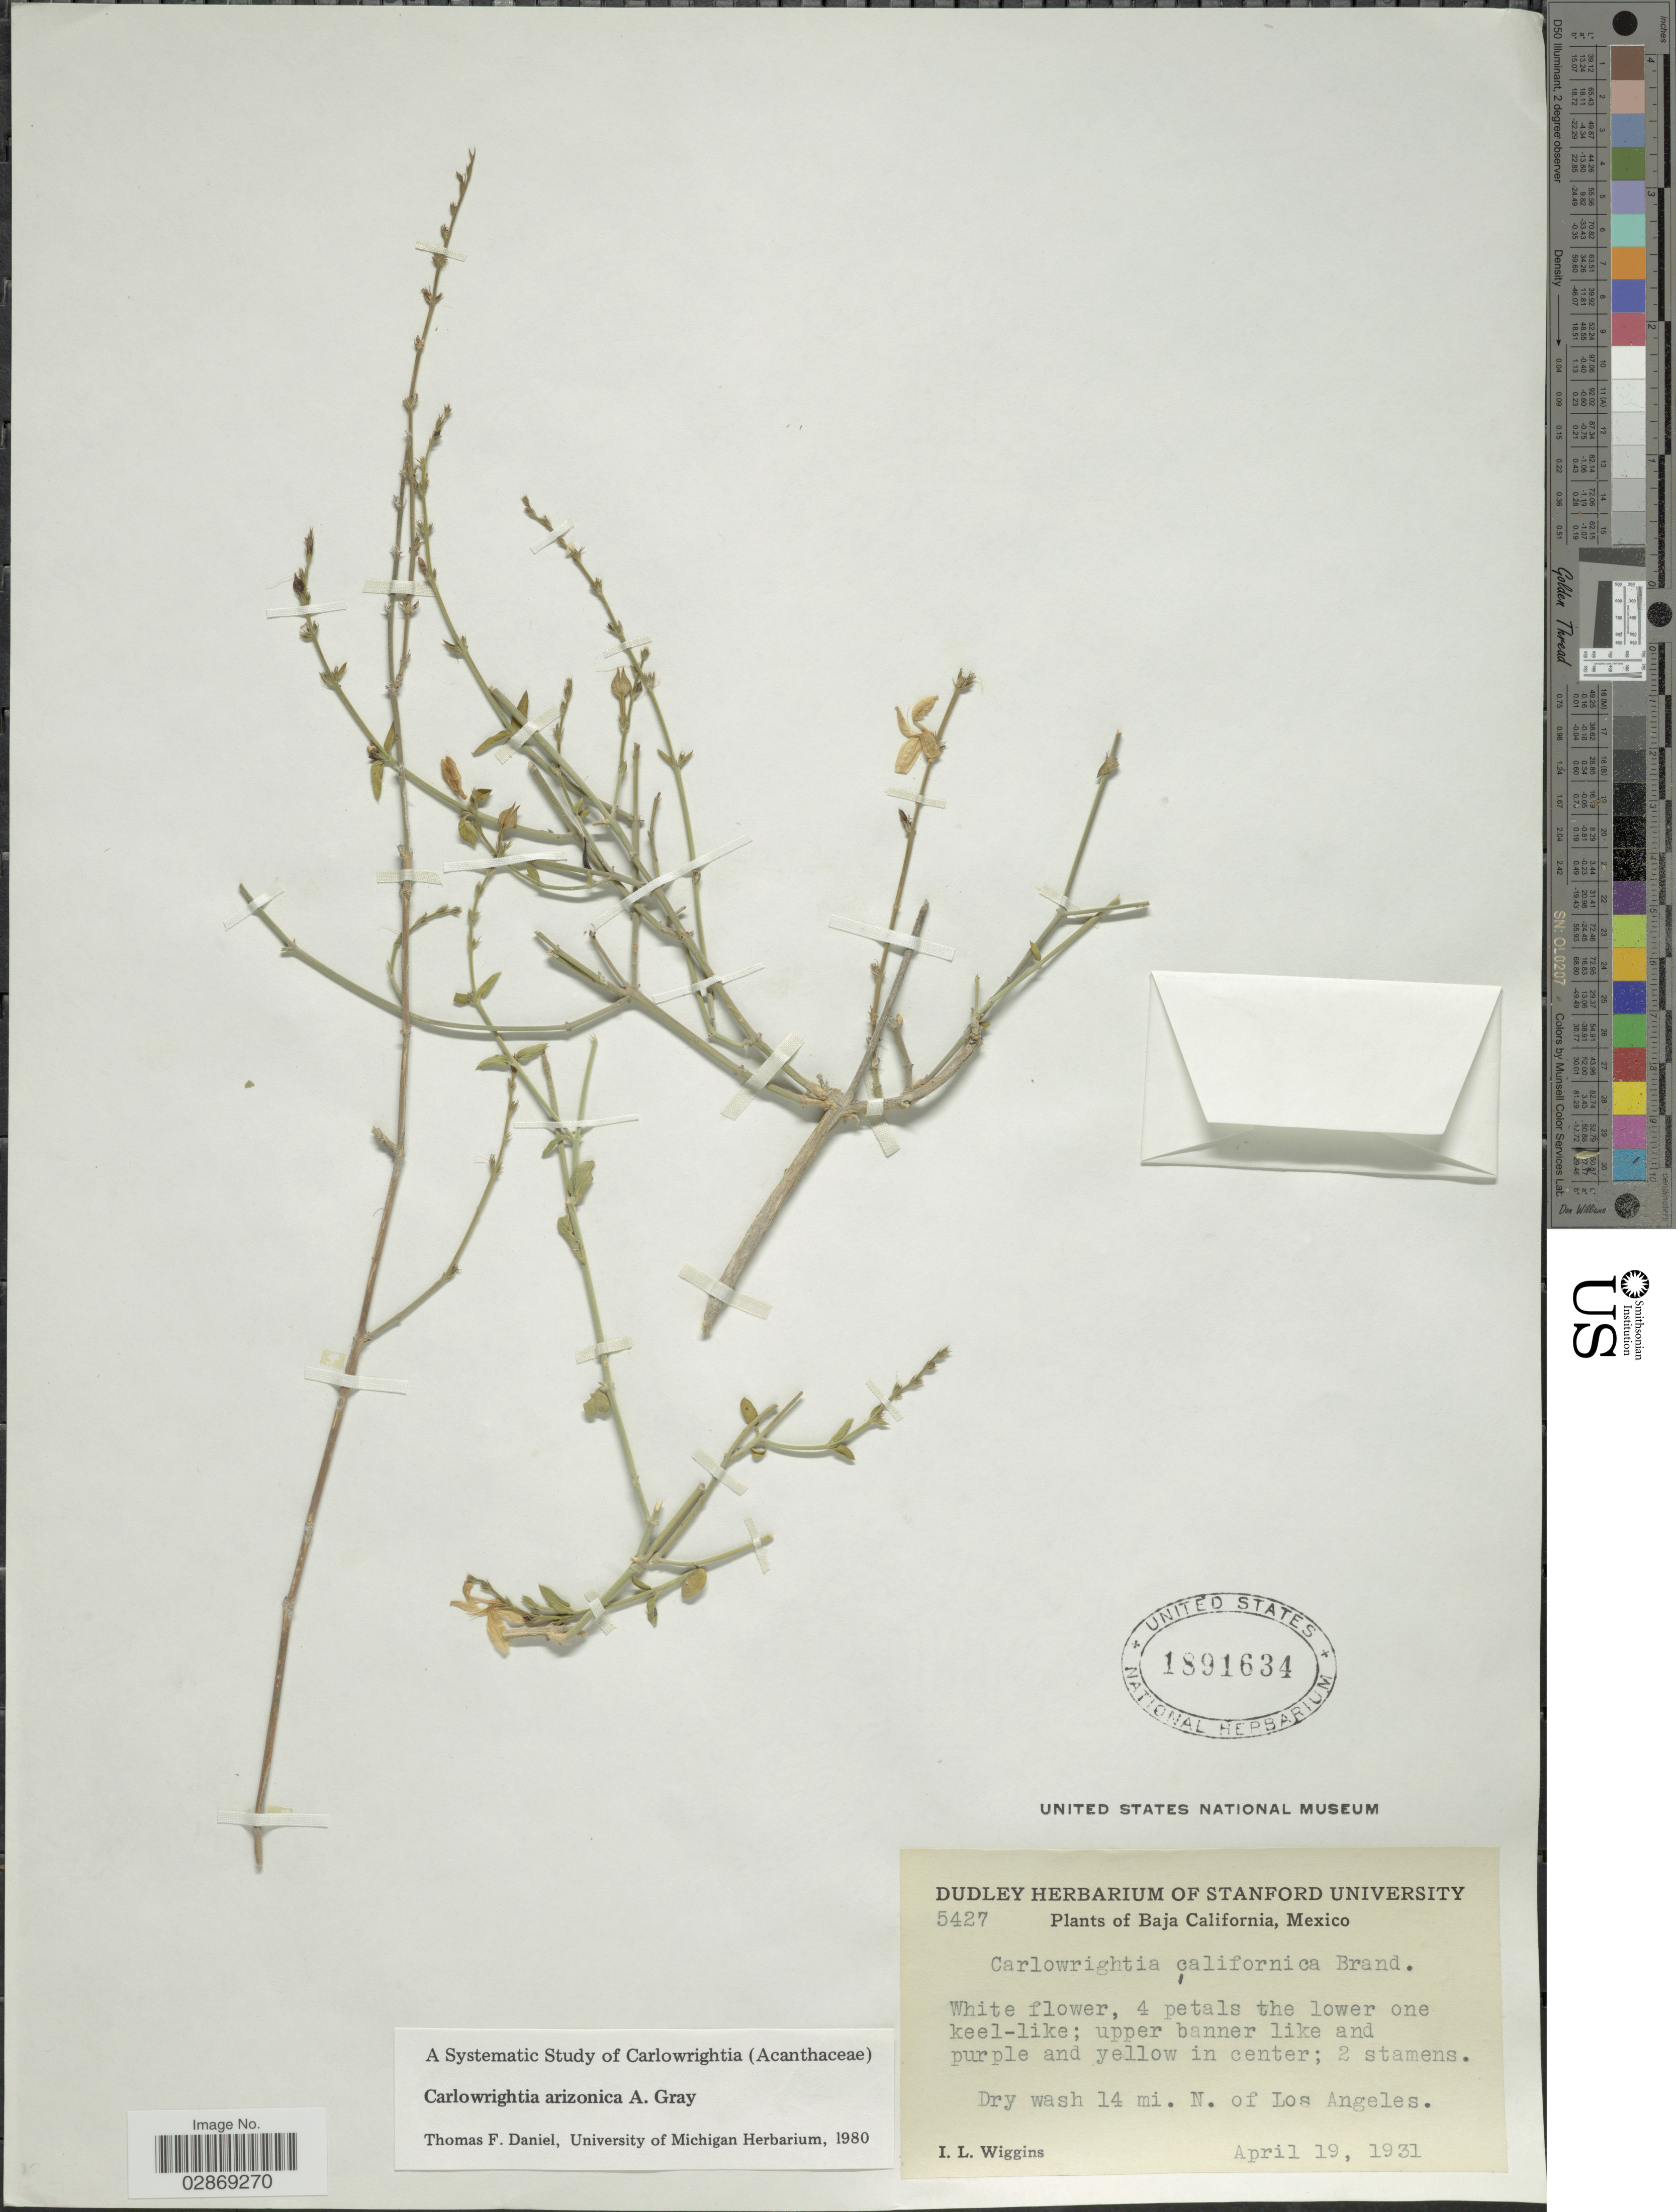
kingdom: Plantae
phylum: Tracheophyta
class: Magnoliopsida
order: Lamiales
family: Acanthaceae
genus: Carlowrightia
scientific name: Carlowrightia arizonica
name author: A. Gray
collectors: I. L. Wiggins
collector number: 5427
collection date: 1931-04-19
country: Mexico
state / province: Baja California Norte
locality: Dry wash 14 mi. N. of Los Angeles.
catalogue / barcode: US 1891634